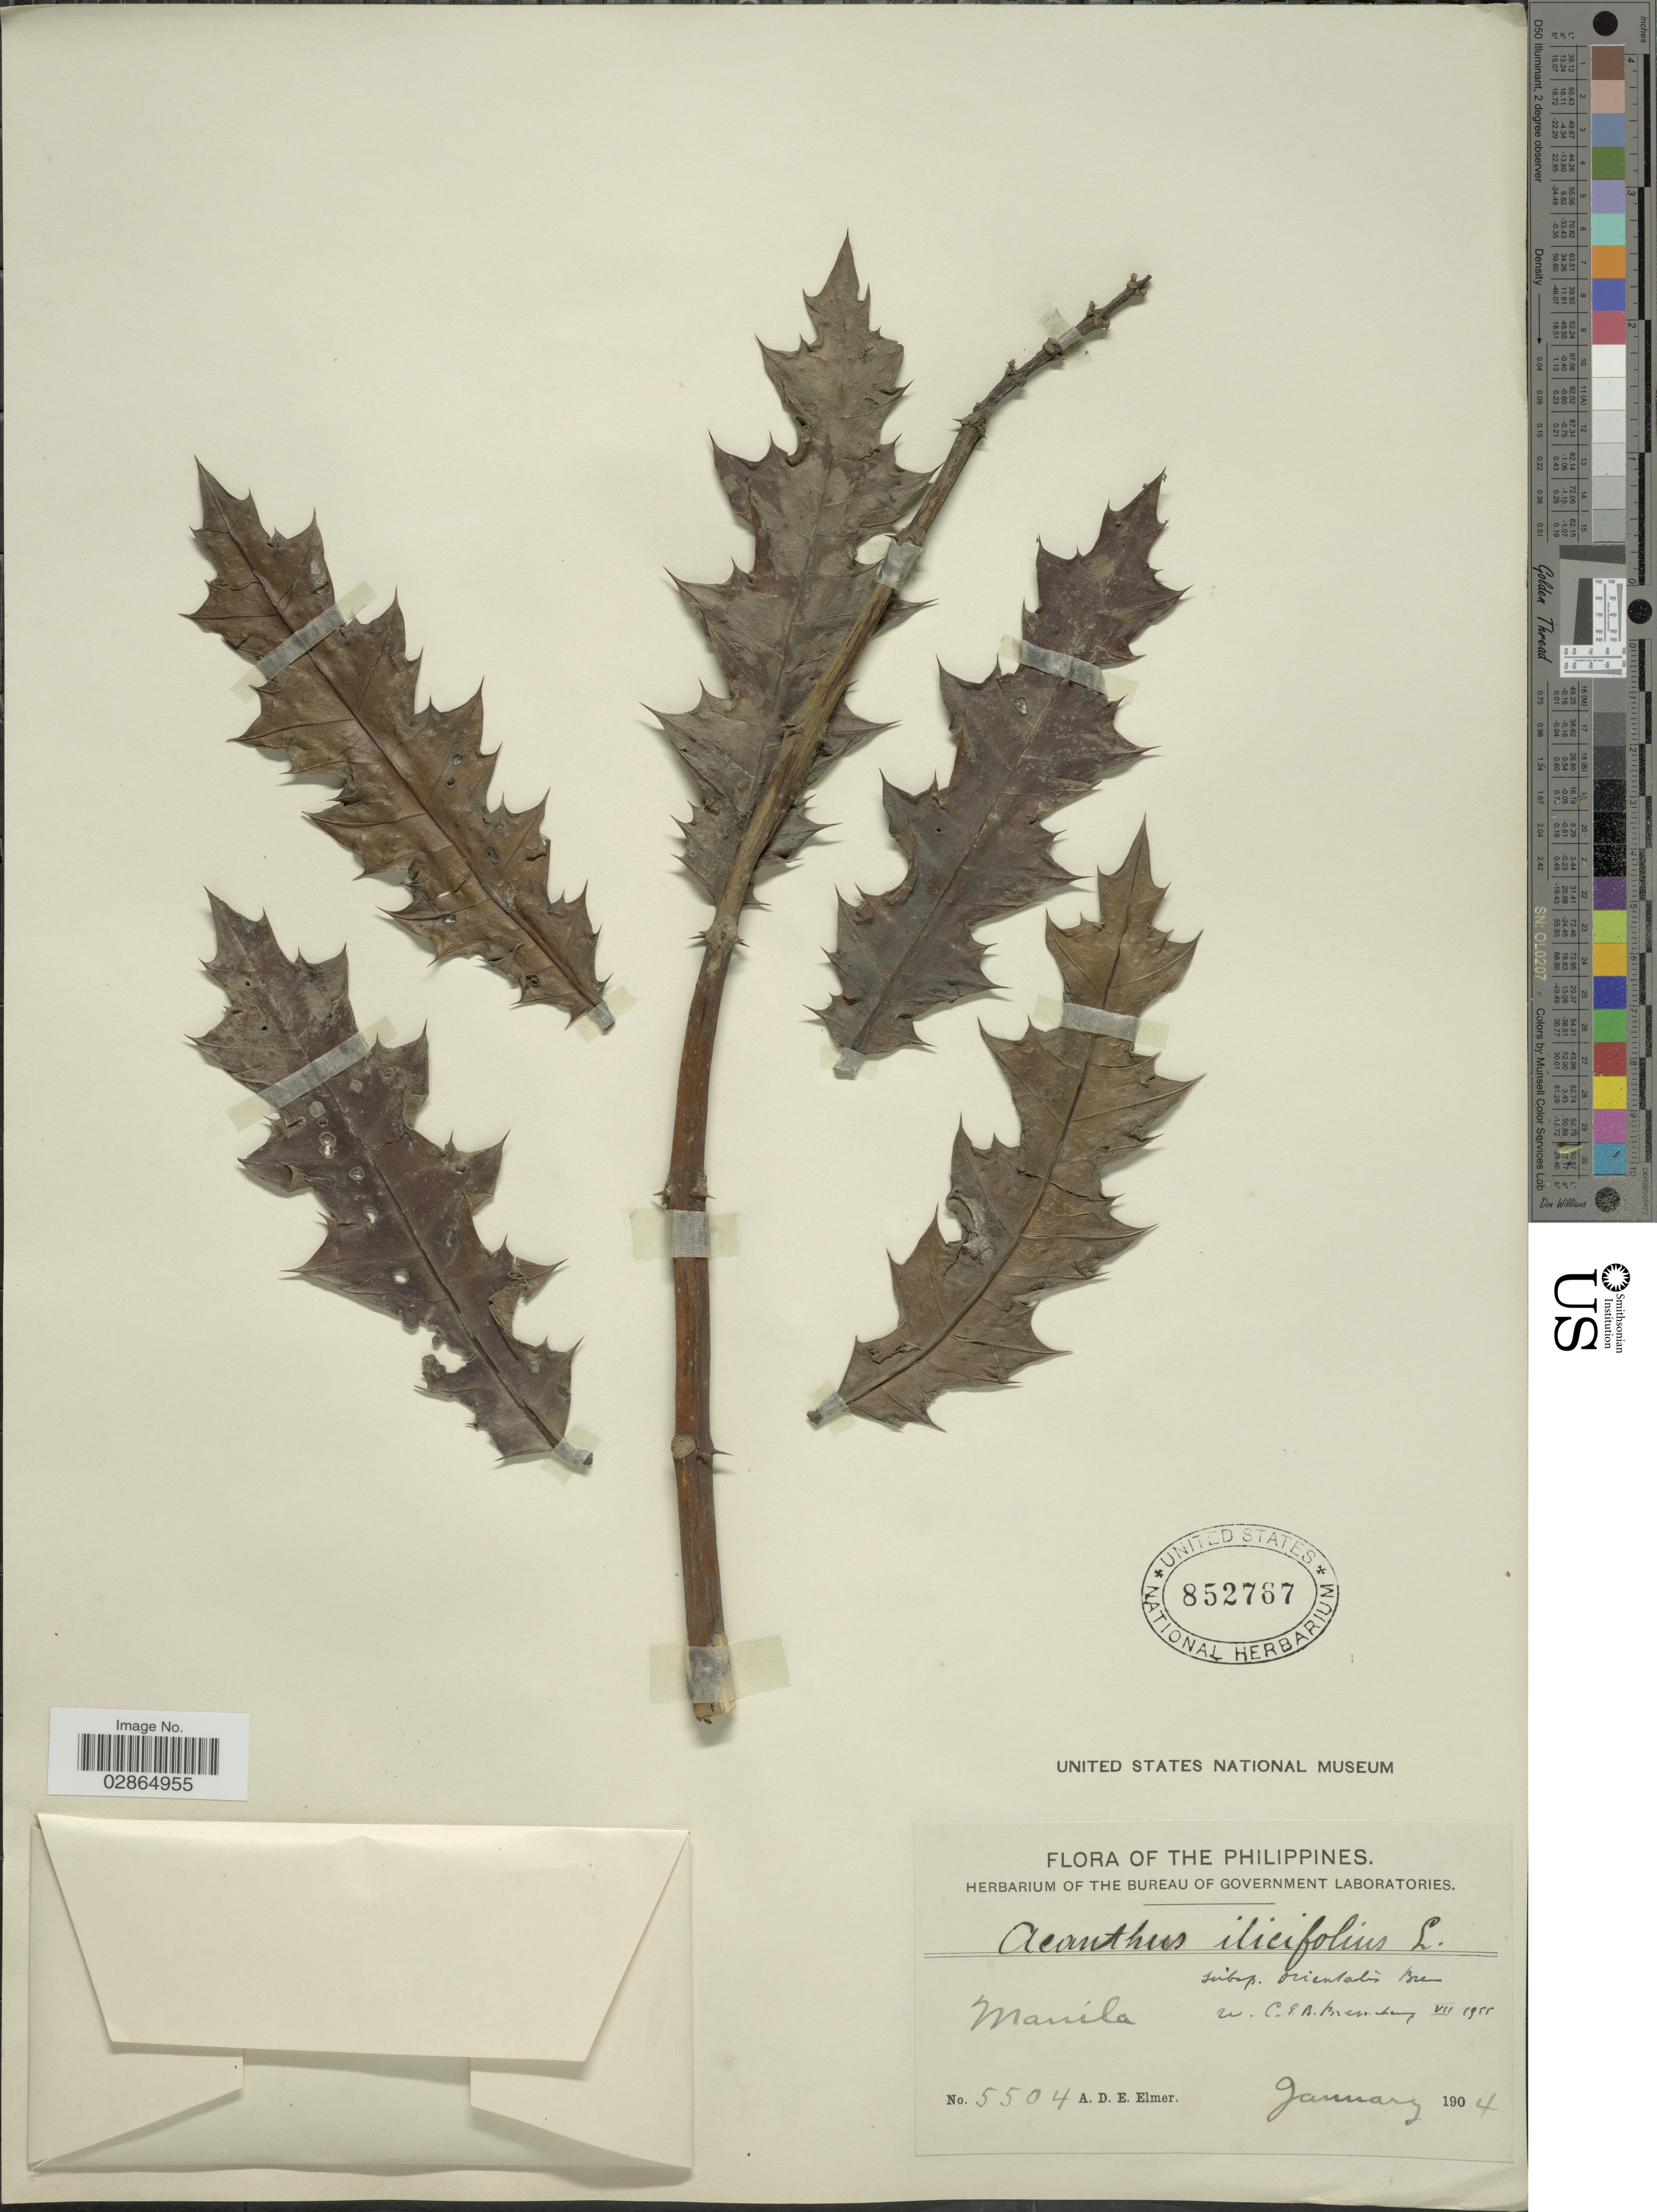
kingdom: Plantae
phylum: Tracheophyta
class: Magnoliopsida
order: Lamiales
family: Acanthaceae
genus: Acanthus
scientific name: Acanthus ilicifolius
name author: L.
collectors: A. D. E. Elmer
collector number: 5504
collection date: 1904-01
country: Philippines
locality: Manila.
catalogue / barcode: US 852767